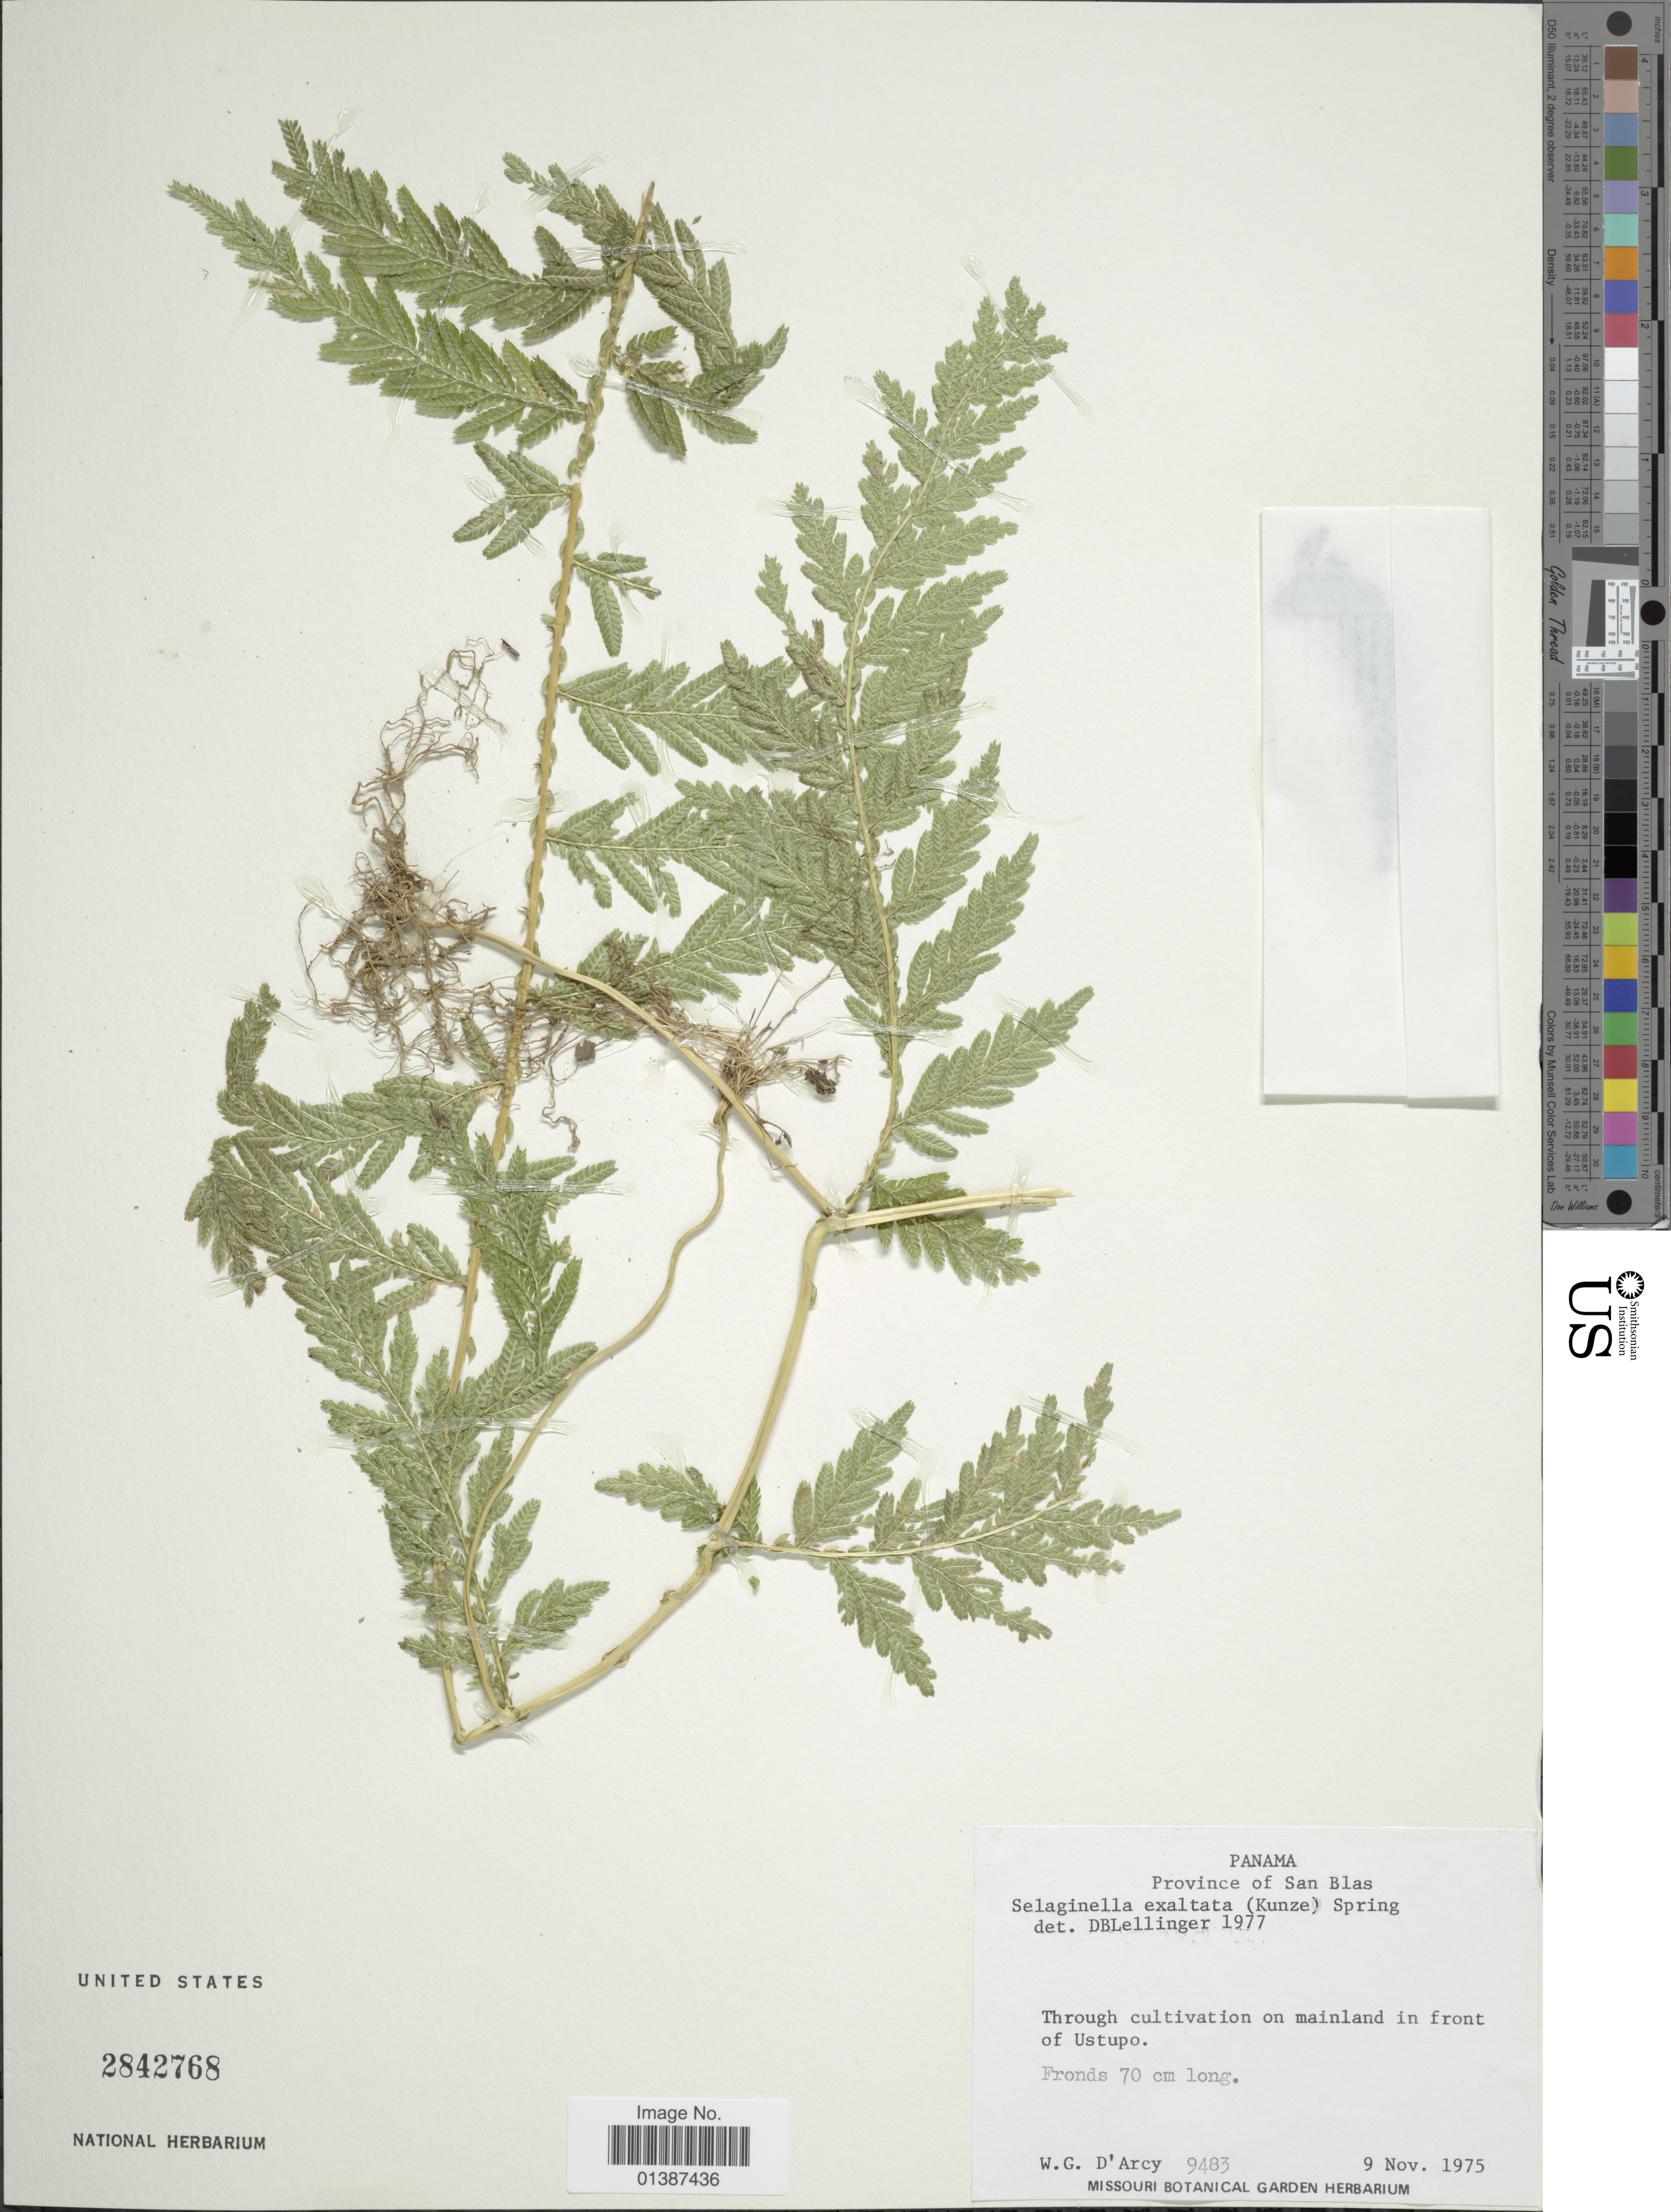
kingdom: Plantae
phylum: Tracheophyta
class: Lycopodiopsida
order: Selaginellales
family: Selaginellaceae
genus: Selaginella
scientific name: Selaginella exaltata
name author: (Kunze) Spring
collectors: W. G. D'Arcy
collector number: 9483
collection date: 1975-11-09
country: Panama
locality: Province of San Blas, Through cultivation on mainland in front of Ustupo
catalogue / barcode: US 2842768